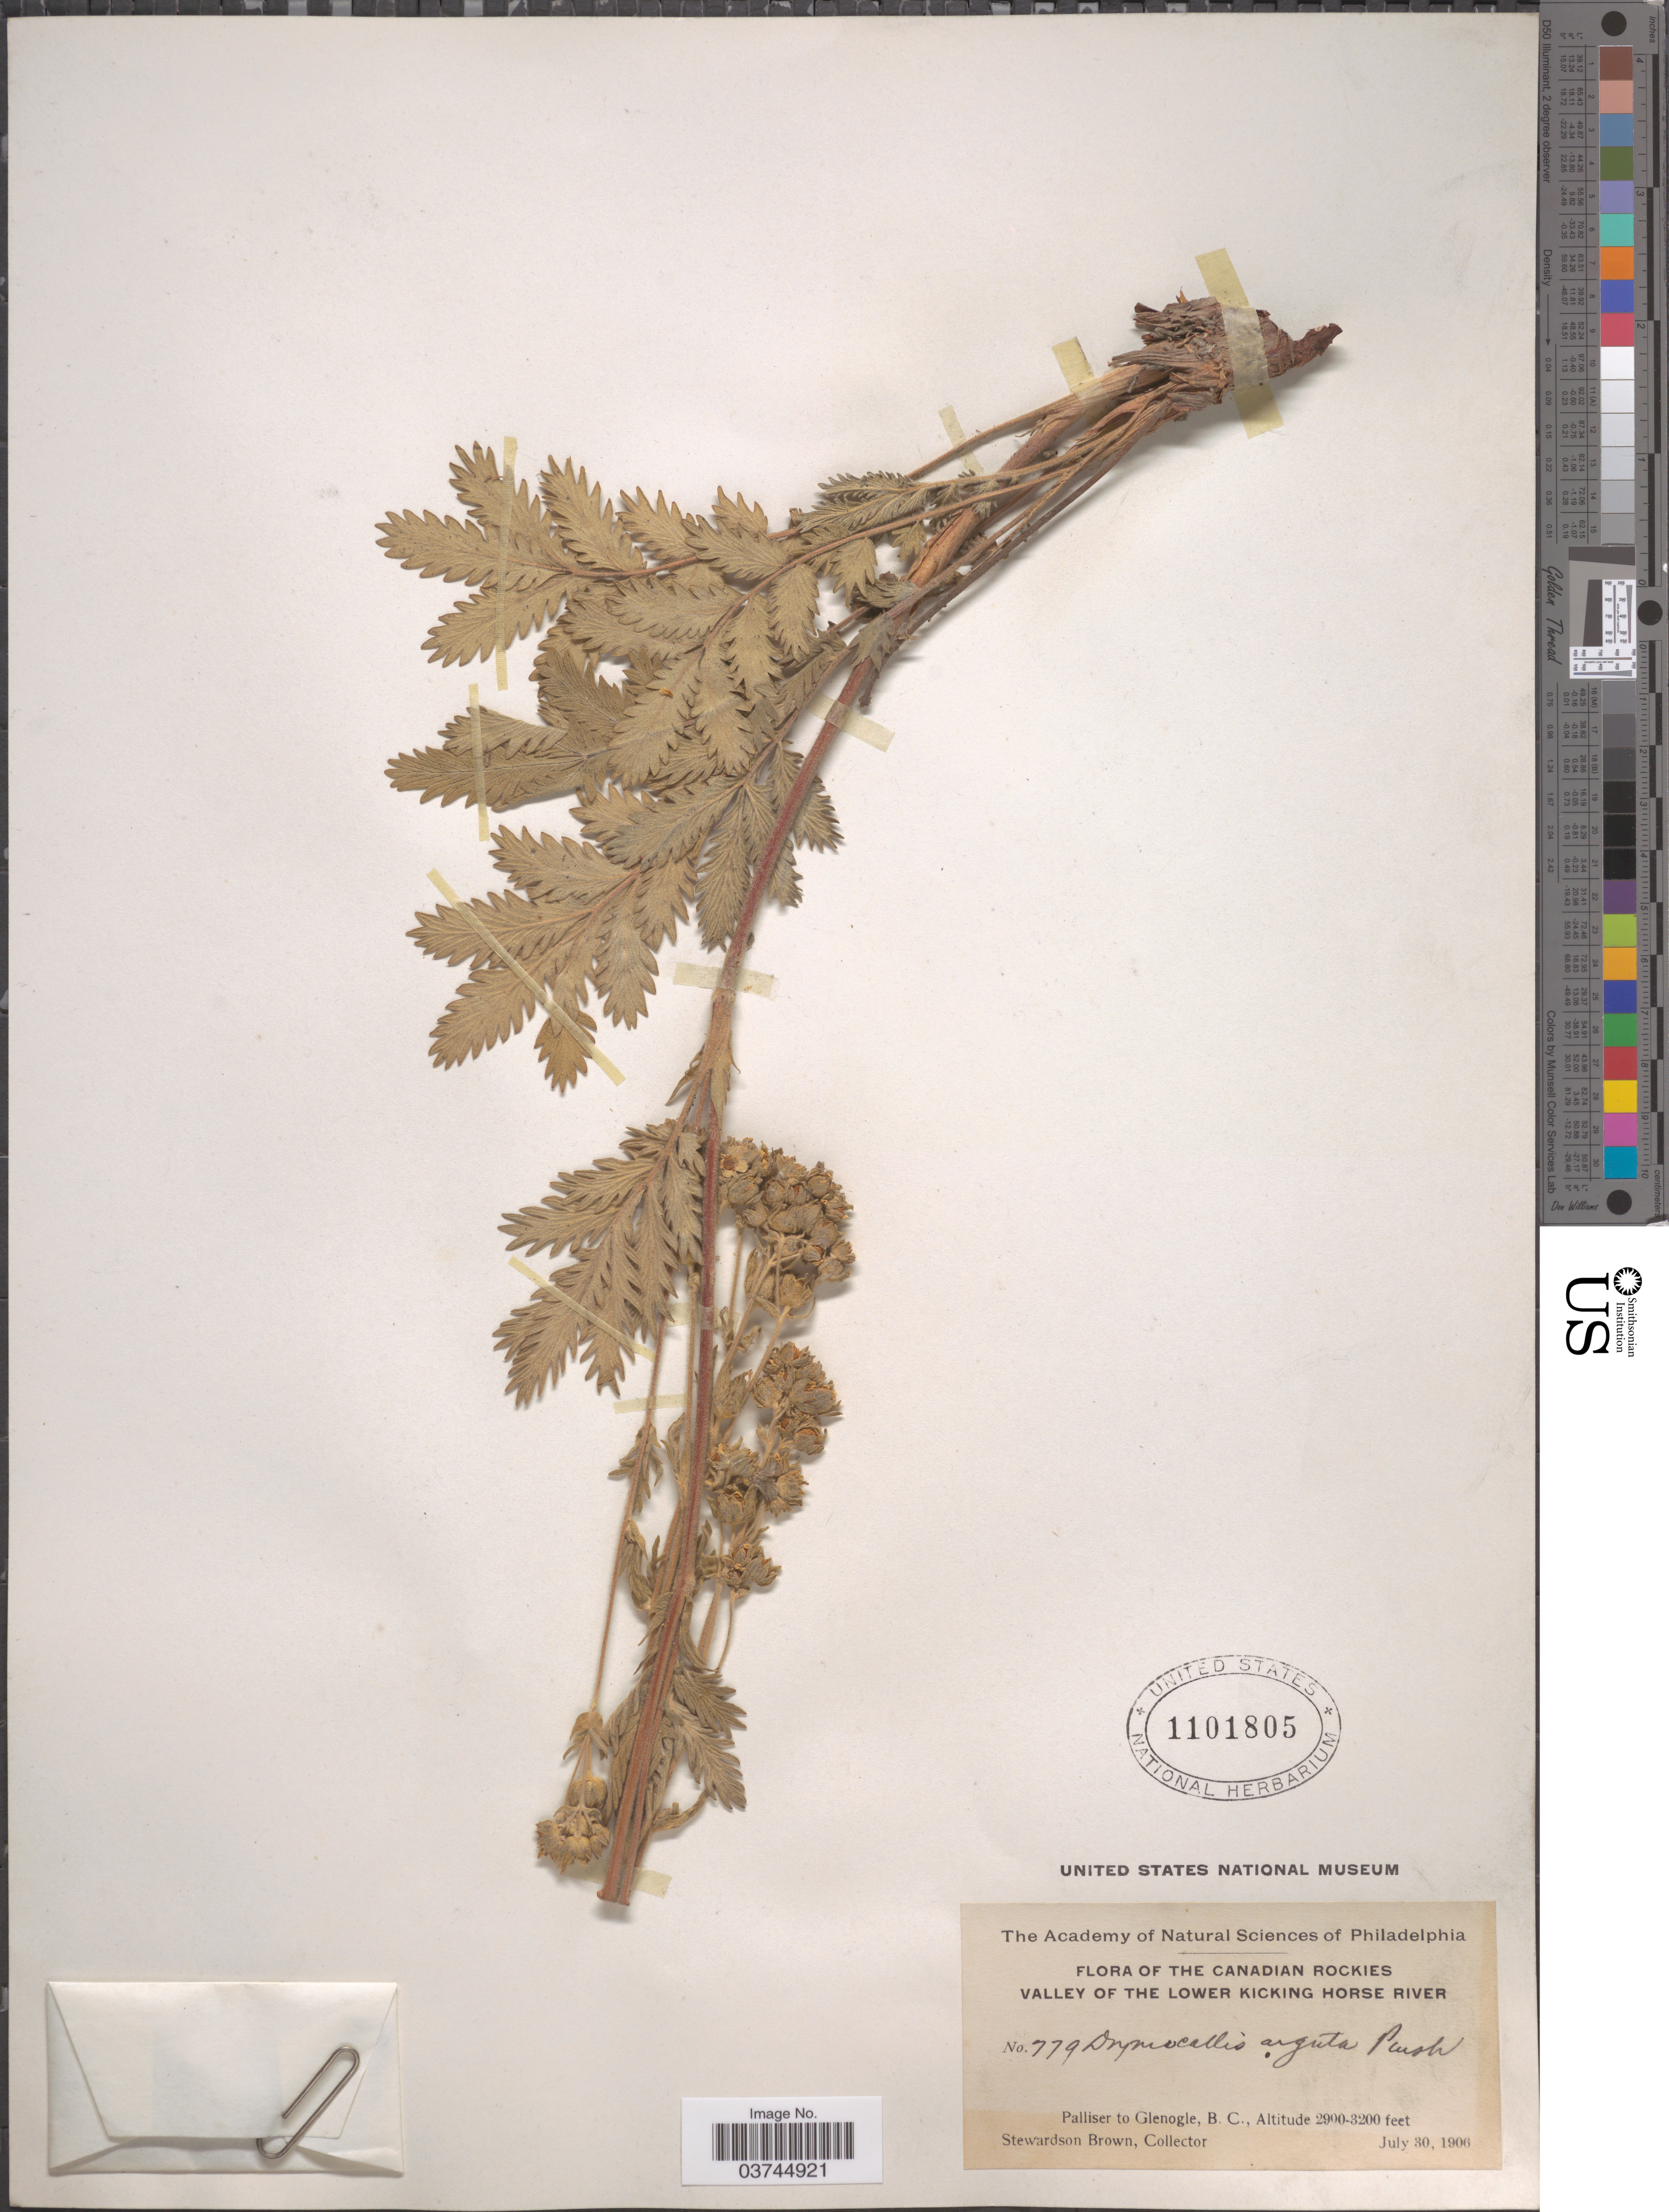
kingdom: Plantae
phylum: Tracheophyta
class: Magnoliopsida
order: Rosales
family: Rosaceae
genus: Potentilla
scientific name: Potentilla pensylvanica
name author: L.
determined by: Johnston, B. C.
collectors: S. Brown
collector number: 779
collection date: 1906-07-30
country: Canada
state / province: British Columbia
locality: Canadian Rockies. Valley of the Lower Kicking Horse River. Palliser to Glenogle.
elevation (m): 884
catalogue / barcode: US 1101805